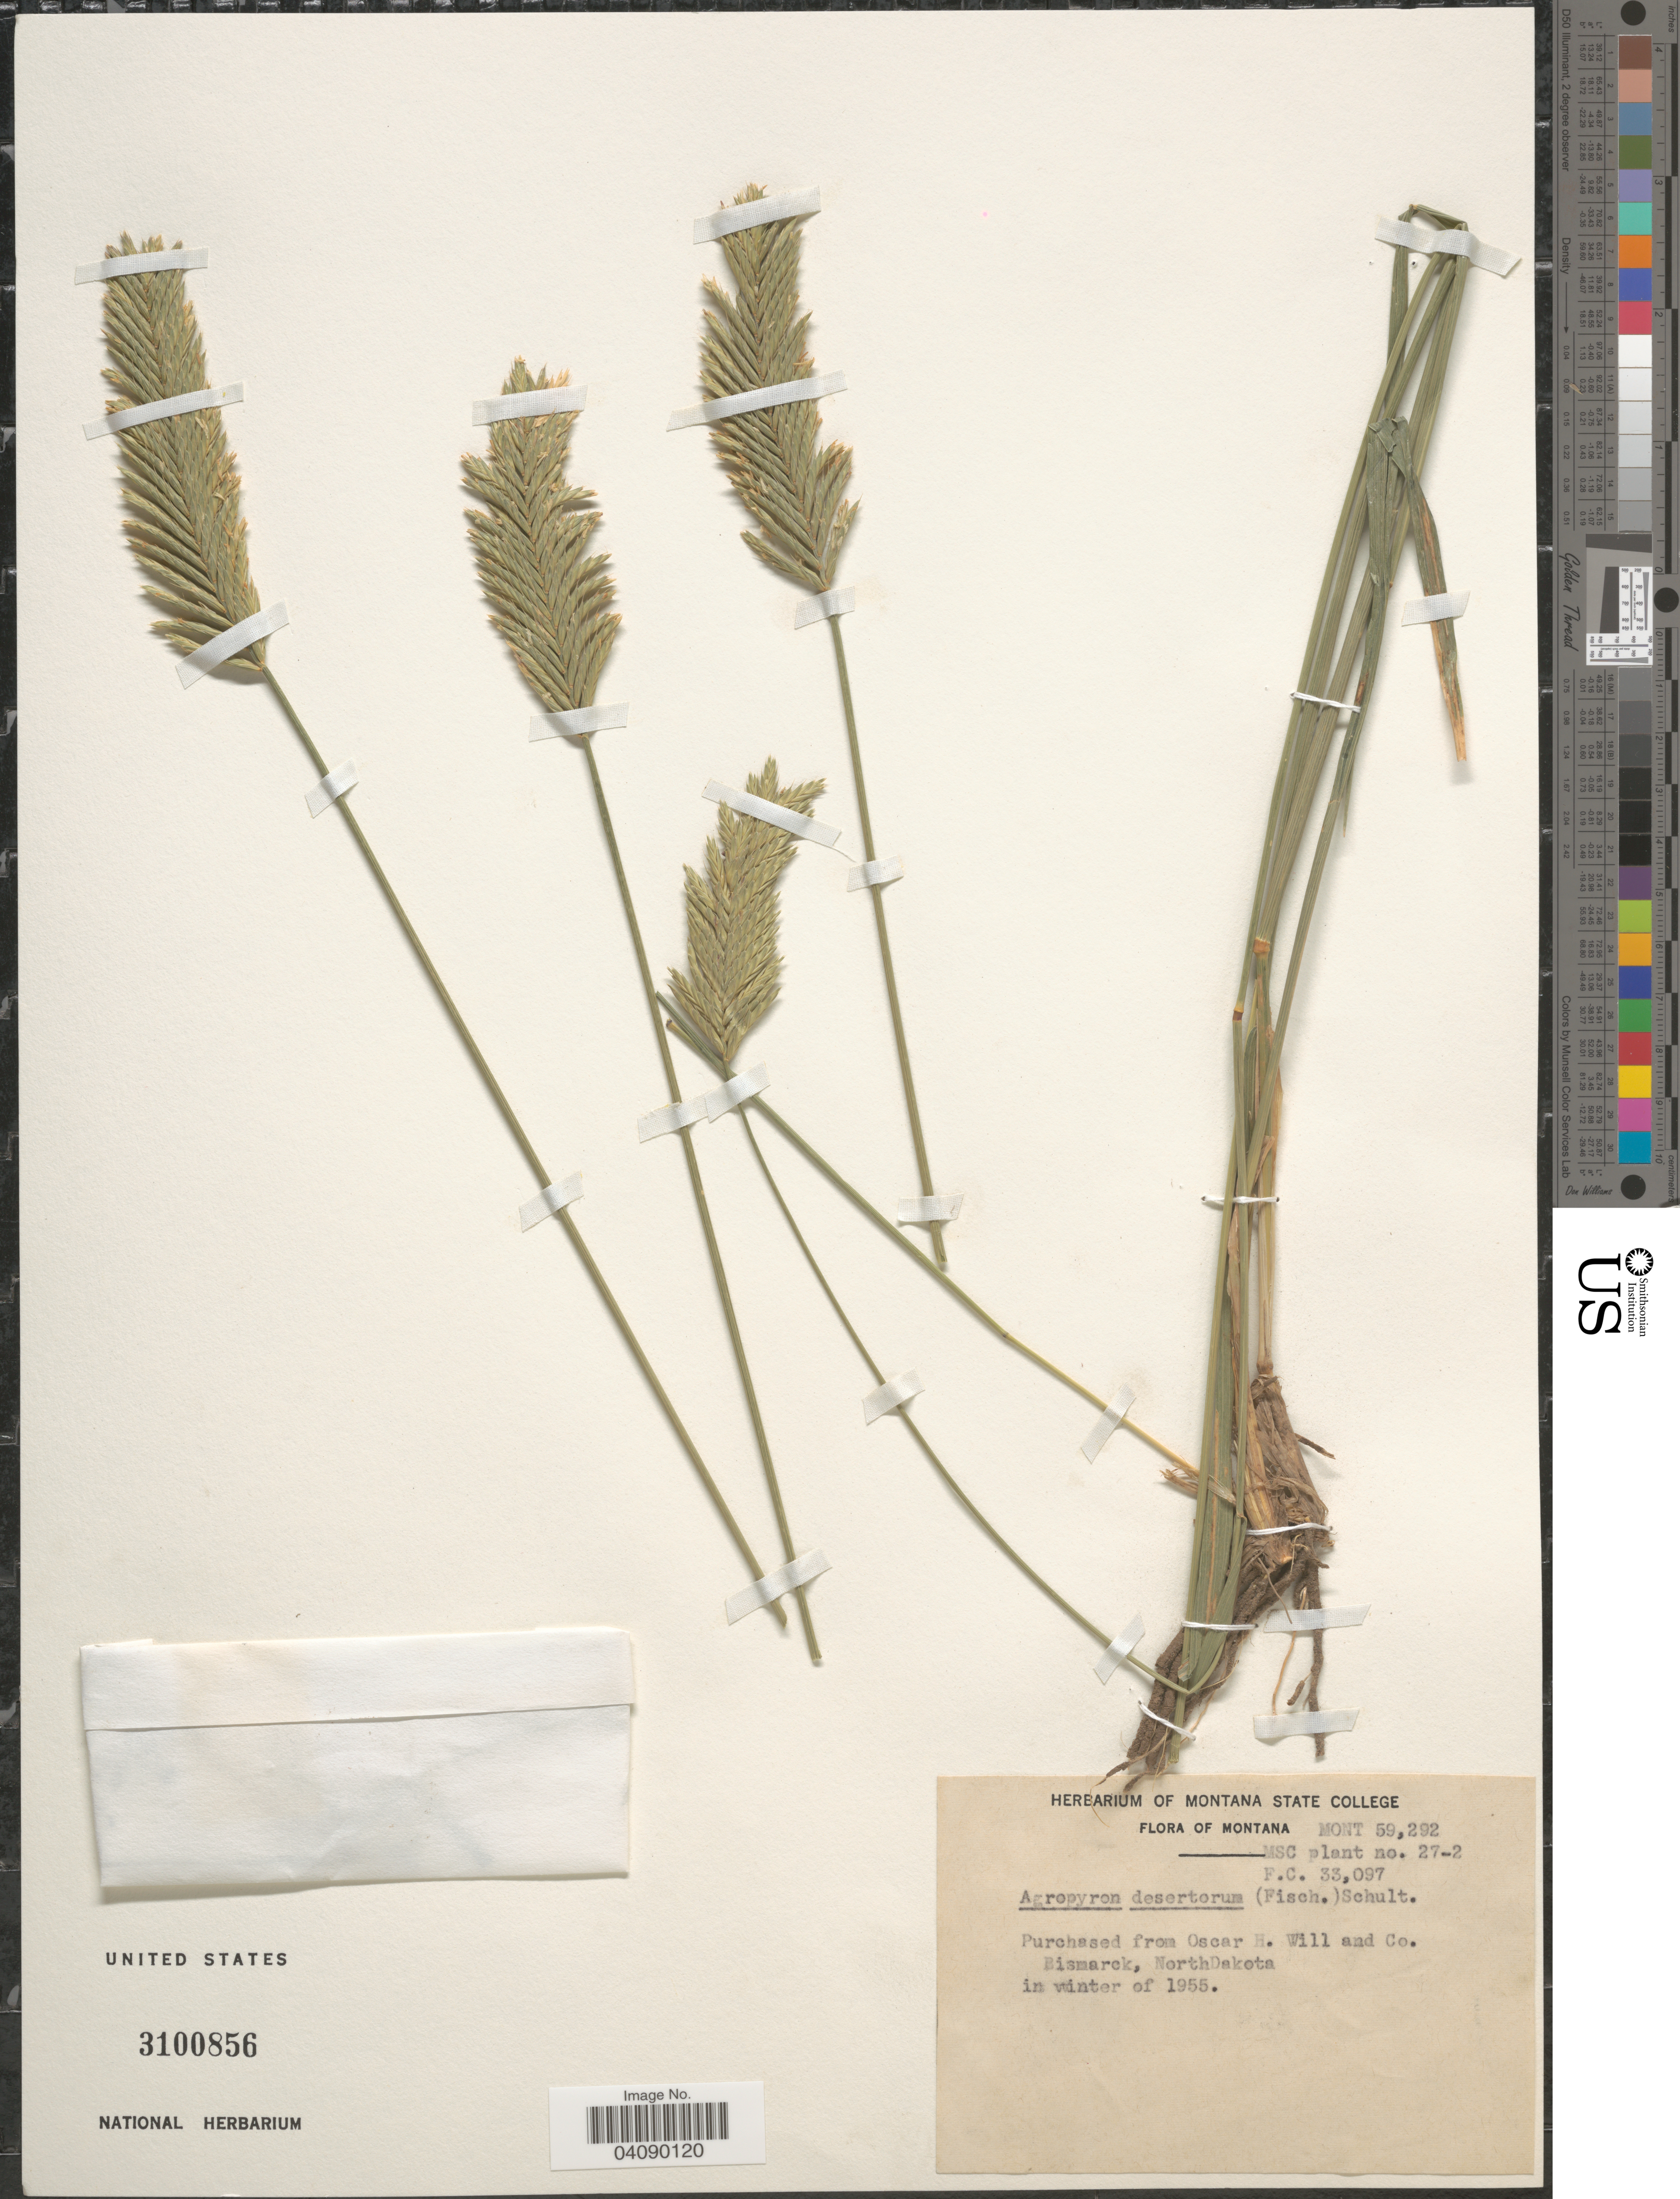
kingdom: Plantae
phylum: Tracheophyta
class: Liliopsida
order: Poales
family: Poaceae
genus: Agropyron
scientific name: Agropyron desertorum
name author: (Fisch. ex Link) Schult.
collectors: O. Will & et al.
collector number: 27-2?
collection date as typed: Winter of 1955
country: United States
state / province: Montana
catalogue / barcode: US 3100856